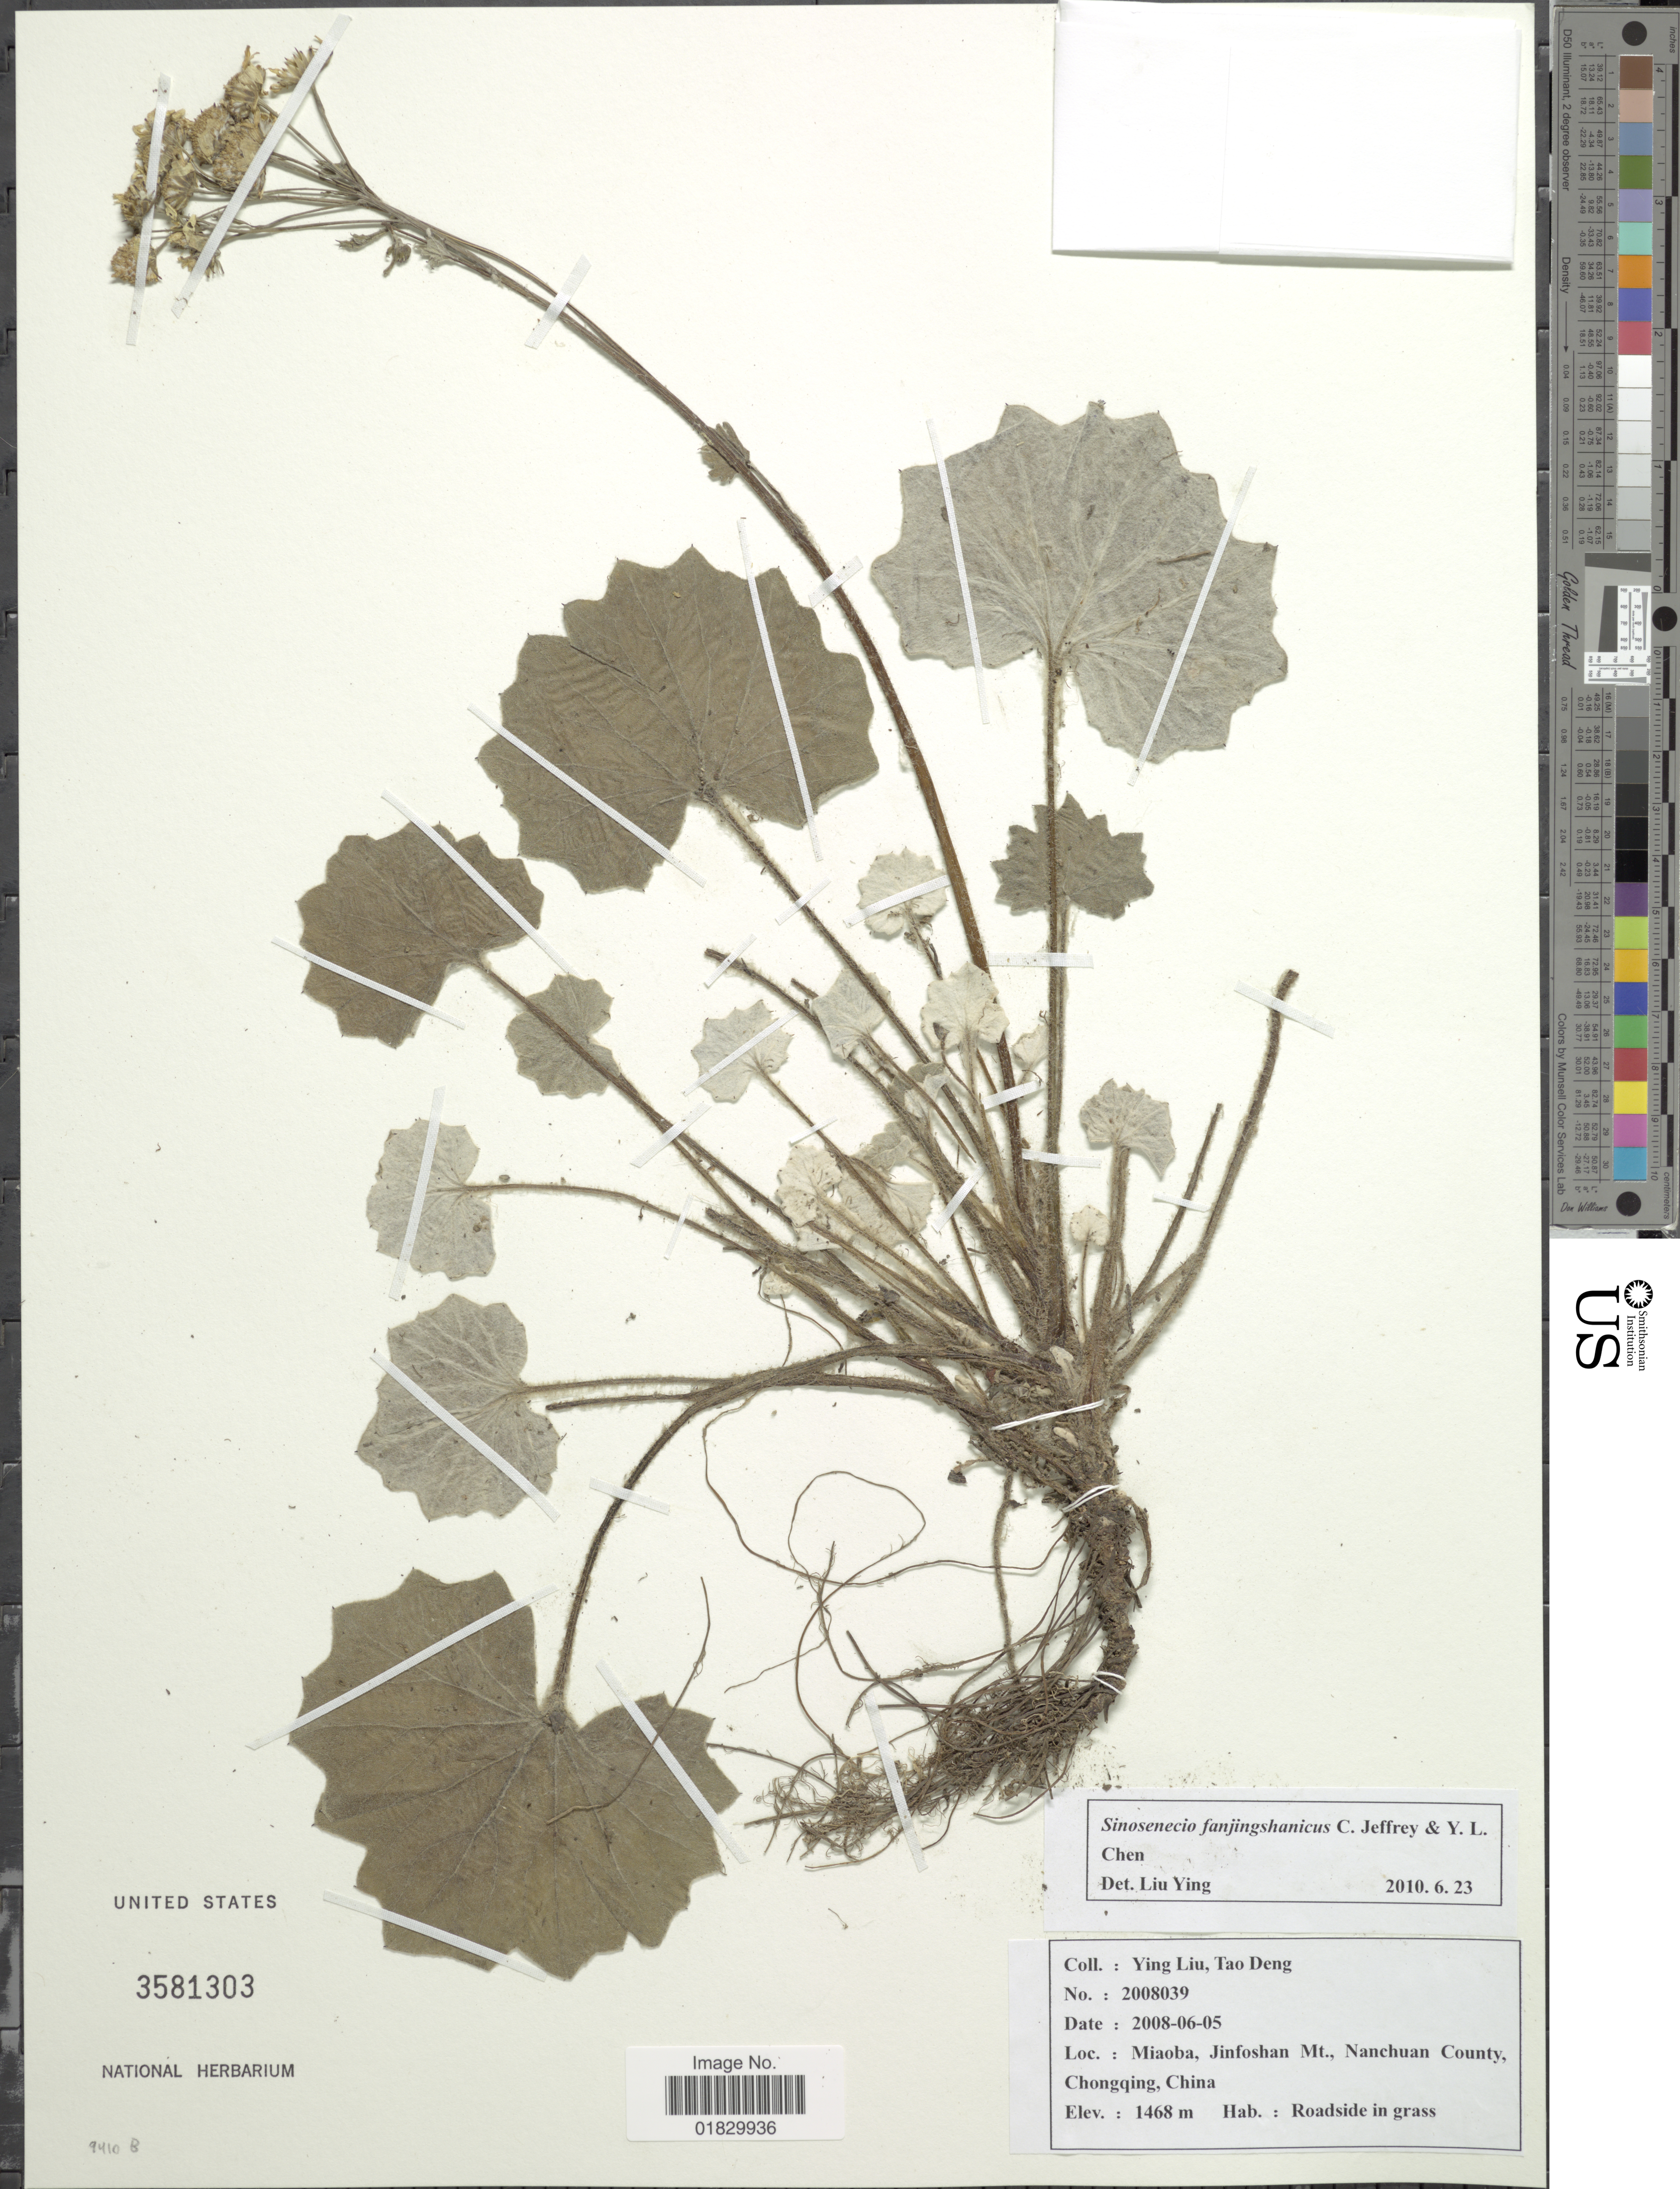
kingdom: Plantae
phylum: Tracheophyta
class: Magnoliopsida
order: Asterales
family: Asteraceae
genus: Sinosenecio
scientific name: Sinosenecio fanjingshanicus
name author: C. Jeffrey & Y.L. Chen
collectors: Y. Liu & T. Deng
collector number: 2008039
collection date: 2008-06-05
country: China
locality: Miaoba, Jinfoshan Mt., Nanchuan County, Chongqing, China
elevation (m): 1468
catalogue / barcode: US 3581303